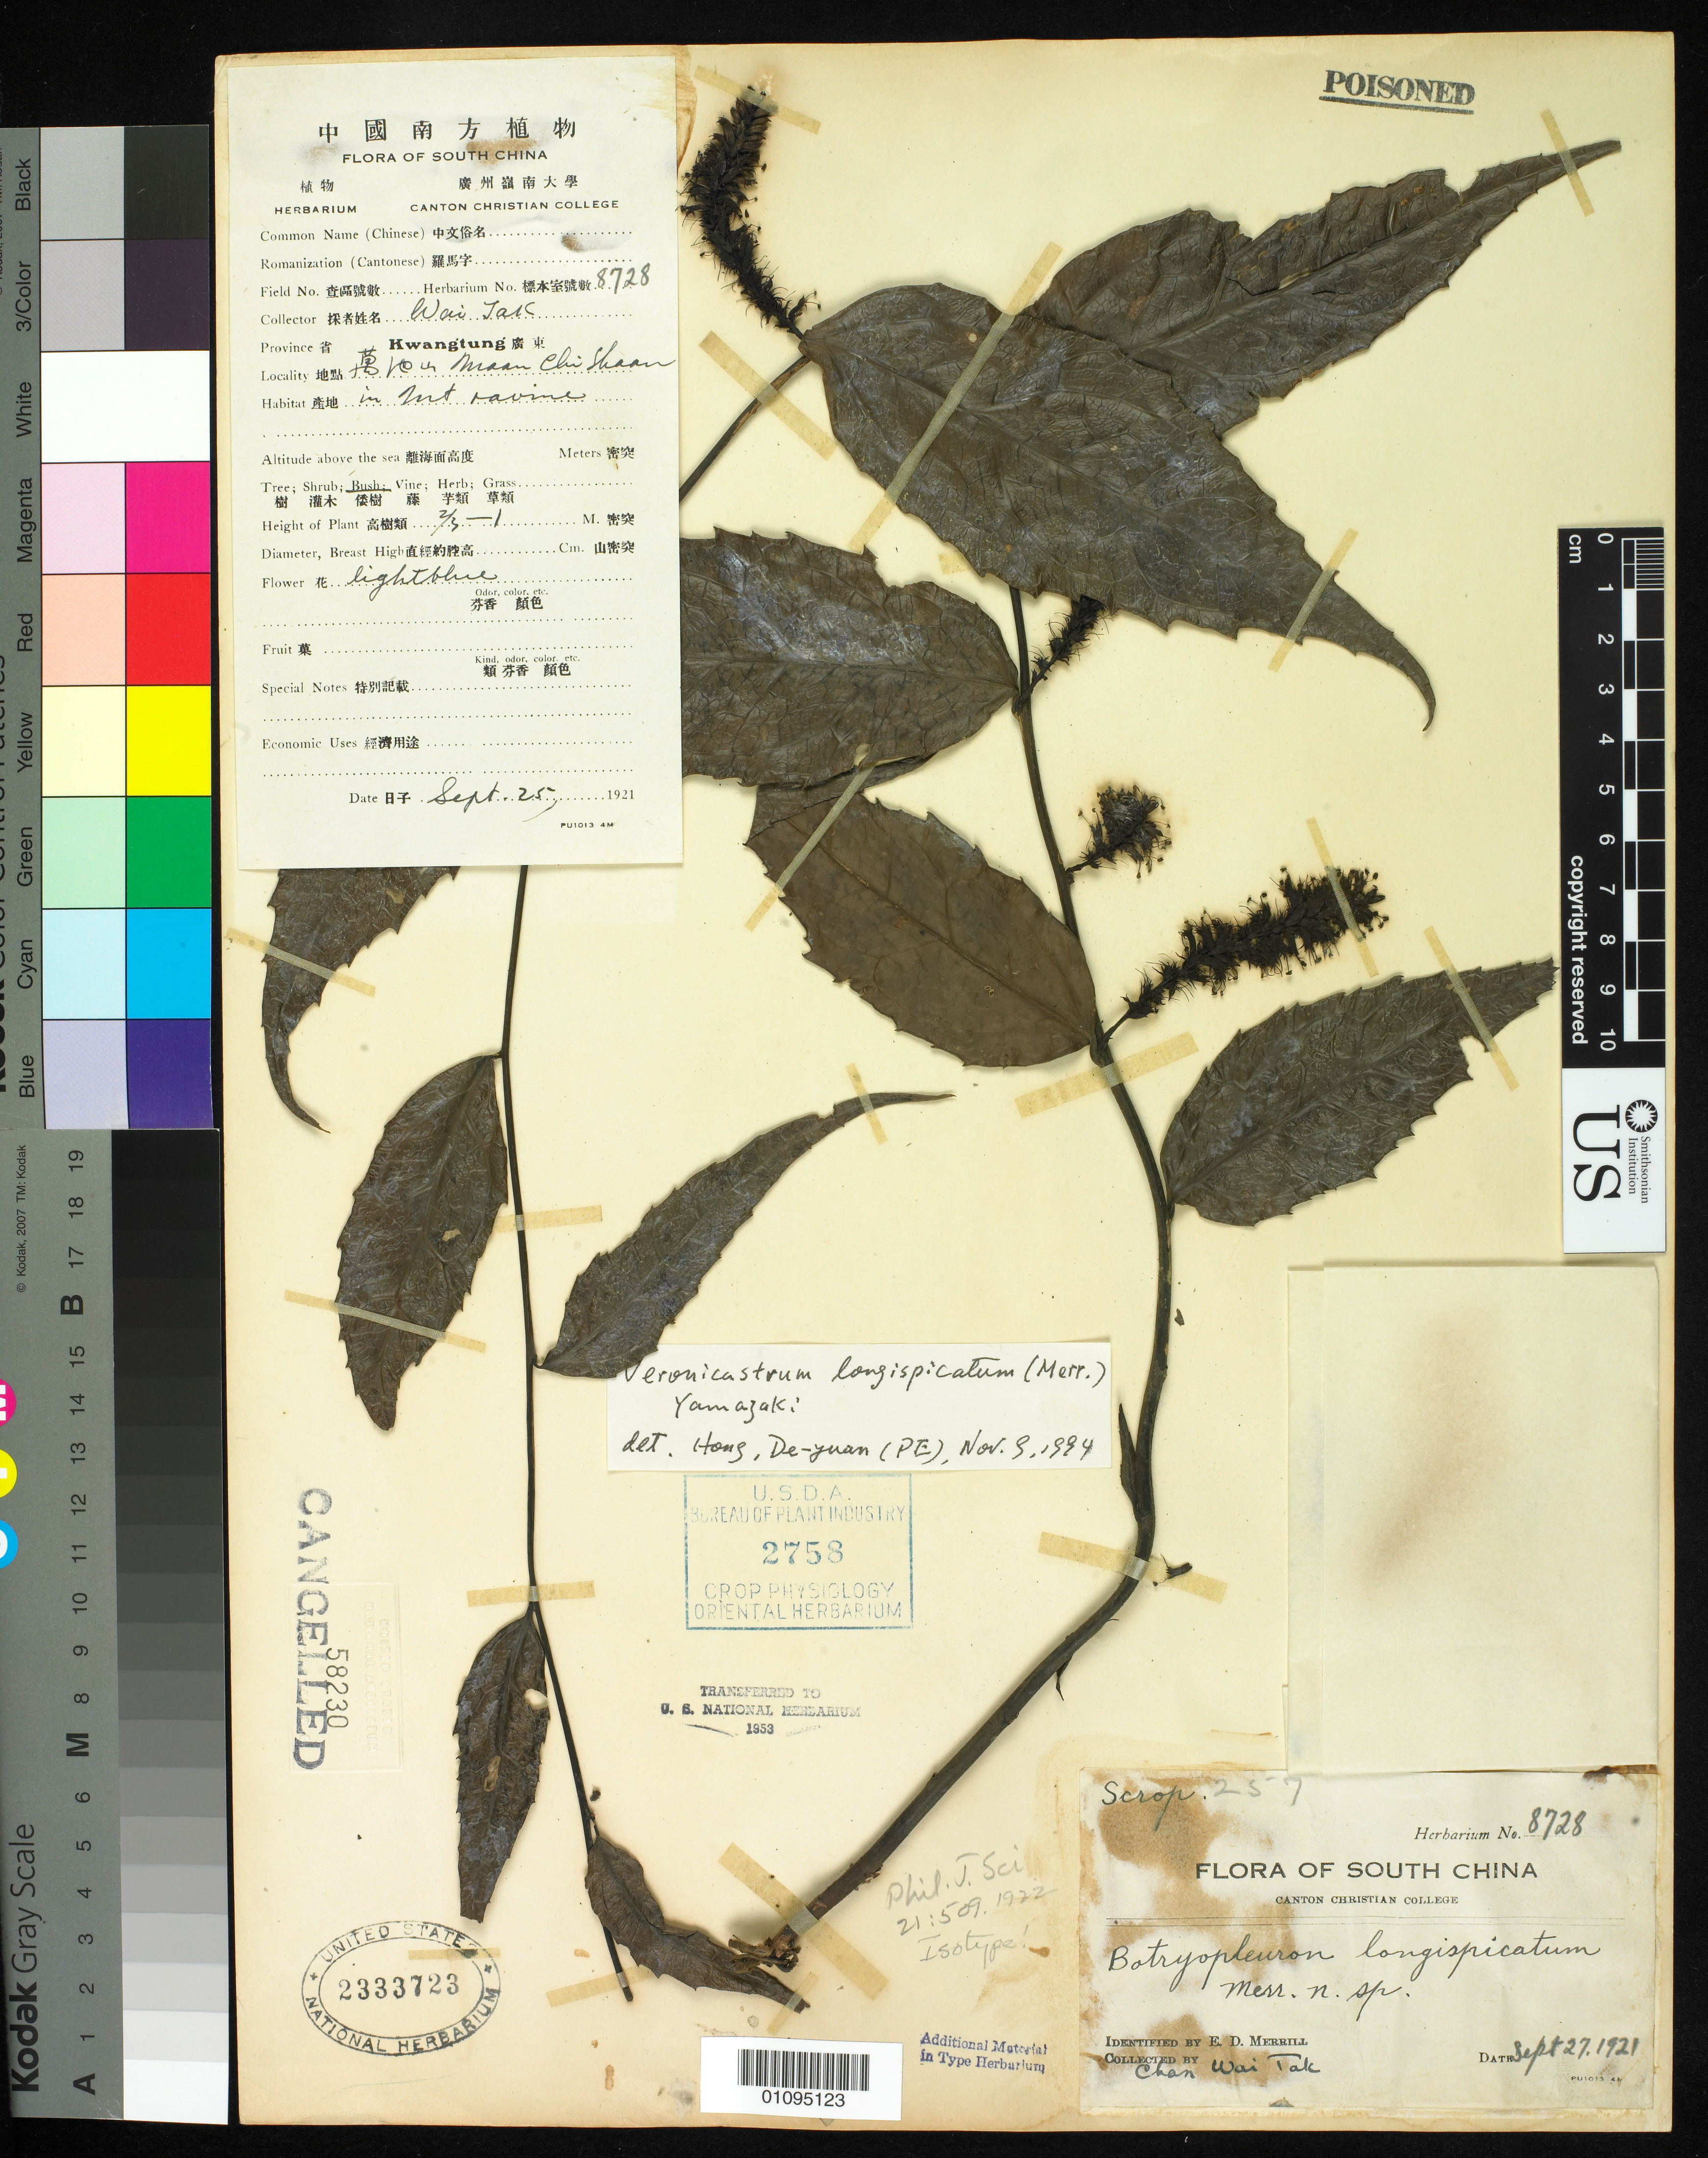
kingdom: Plantae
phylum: Tracheophyta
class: Magnoliopsida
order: Lamiales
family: Plantaginaceae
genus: Botryopleuron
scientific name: Botryopleuron longispicatum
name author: Merr.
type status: Isotype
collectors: W. T. Tsang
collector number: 8728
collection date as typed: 27 Sep 1921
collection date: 1921-09-27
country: China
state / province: Guangdong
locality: Mai Chi Shaan.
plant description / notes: Two labels on same sheet, similar data but different dates. 25 Sep 1921 and 27 Sep 1921.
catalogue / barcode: US 2333723